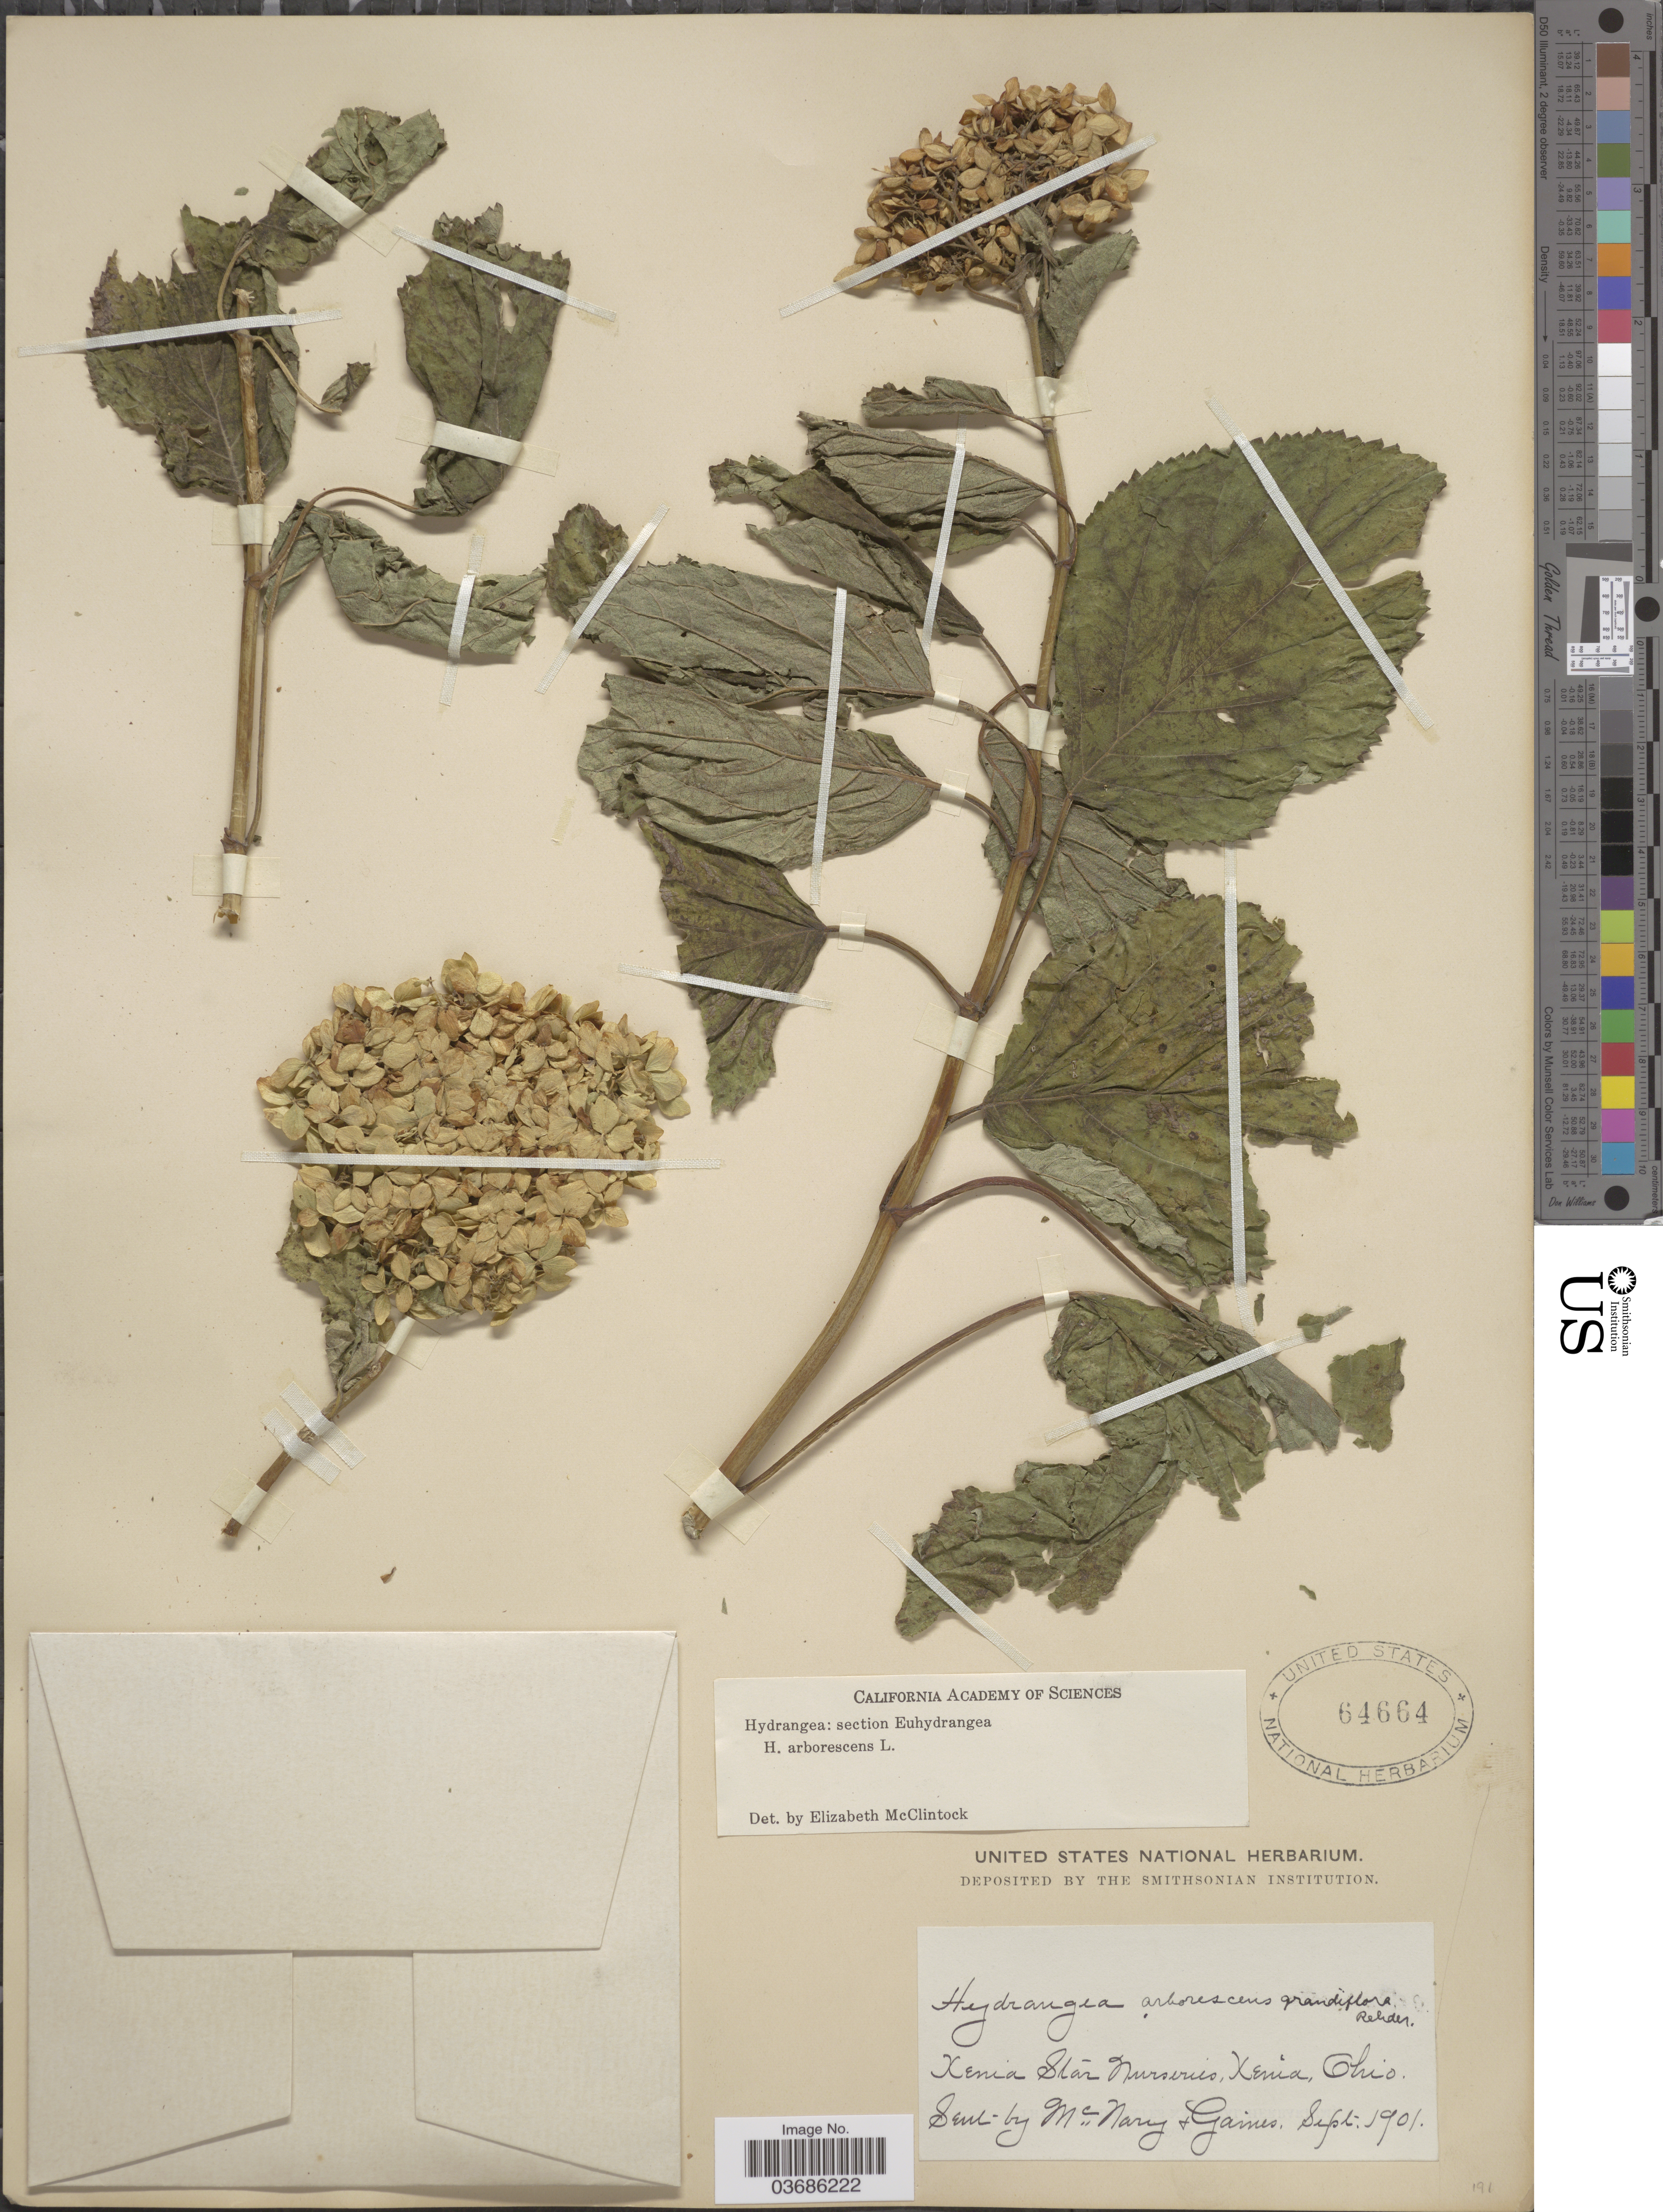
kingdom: Plantae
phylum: Tracheophyta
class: Magnoliopsida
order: Cornales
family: Hydrangeaceae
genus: Hydrangea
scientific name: Hydrangea arborescens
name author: L.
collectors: McNary & Gaines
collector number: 191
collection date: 1901-09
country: United States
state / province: Ohio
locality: Xenia Star Nurseries, Xenia.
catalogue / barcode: US 64664